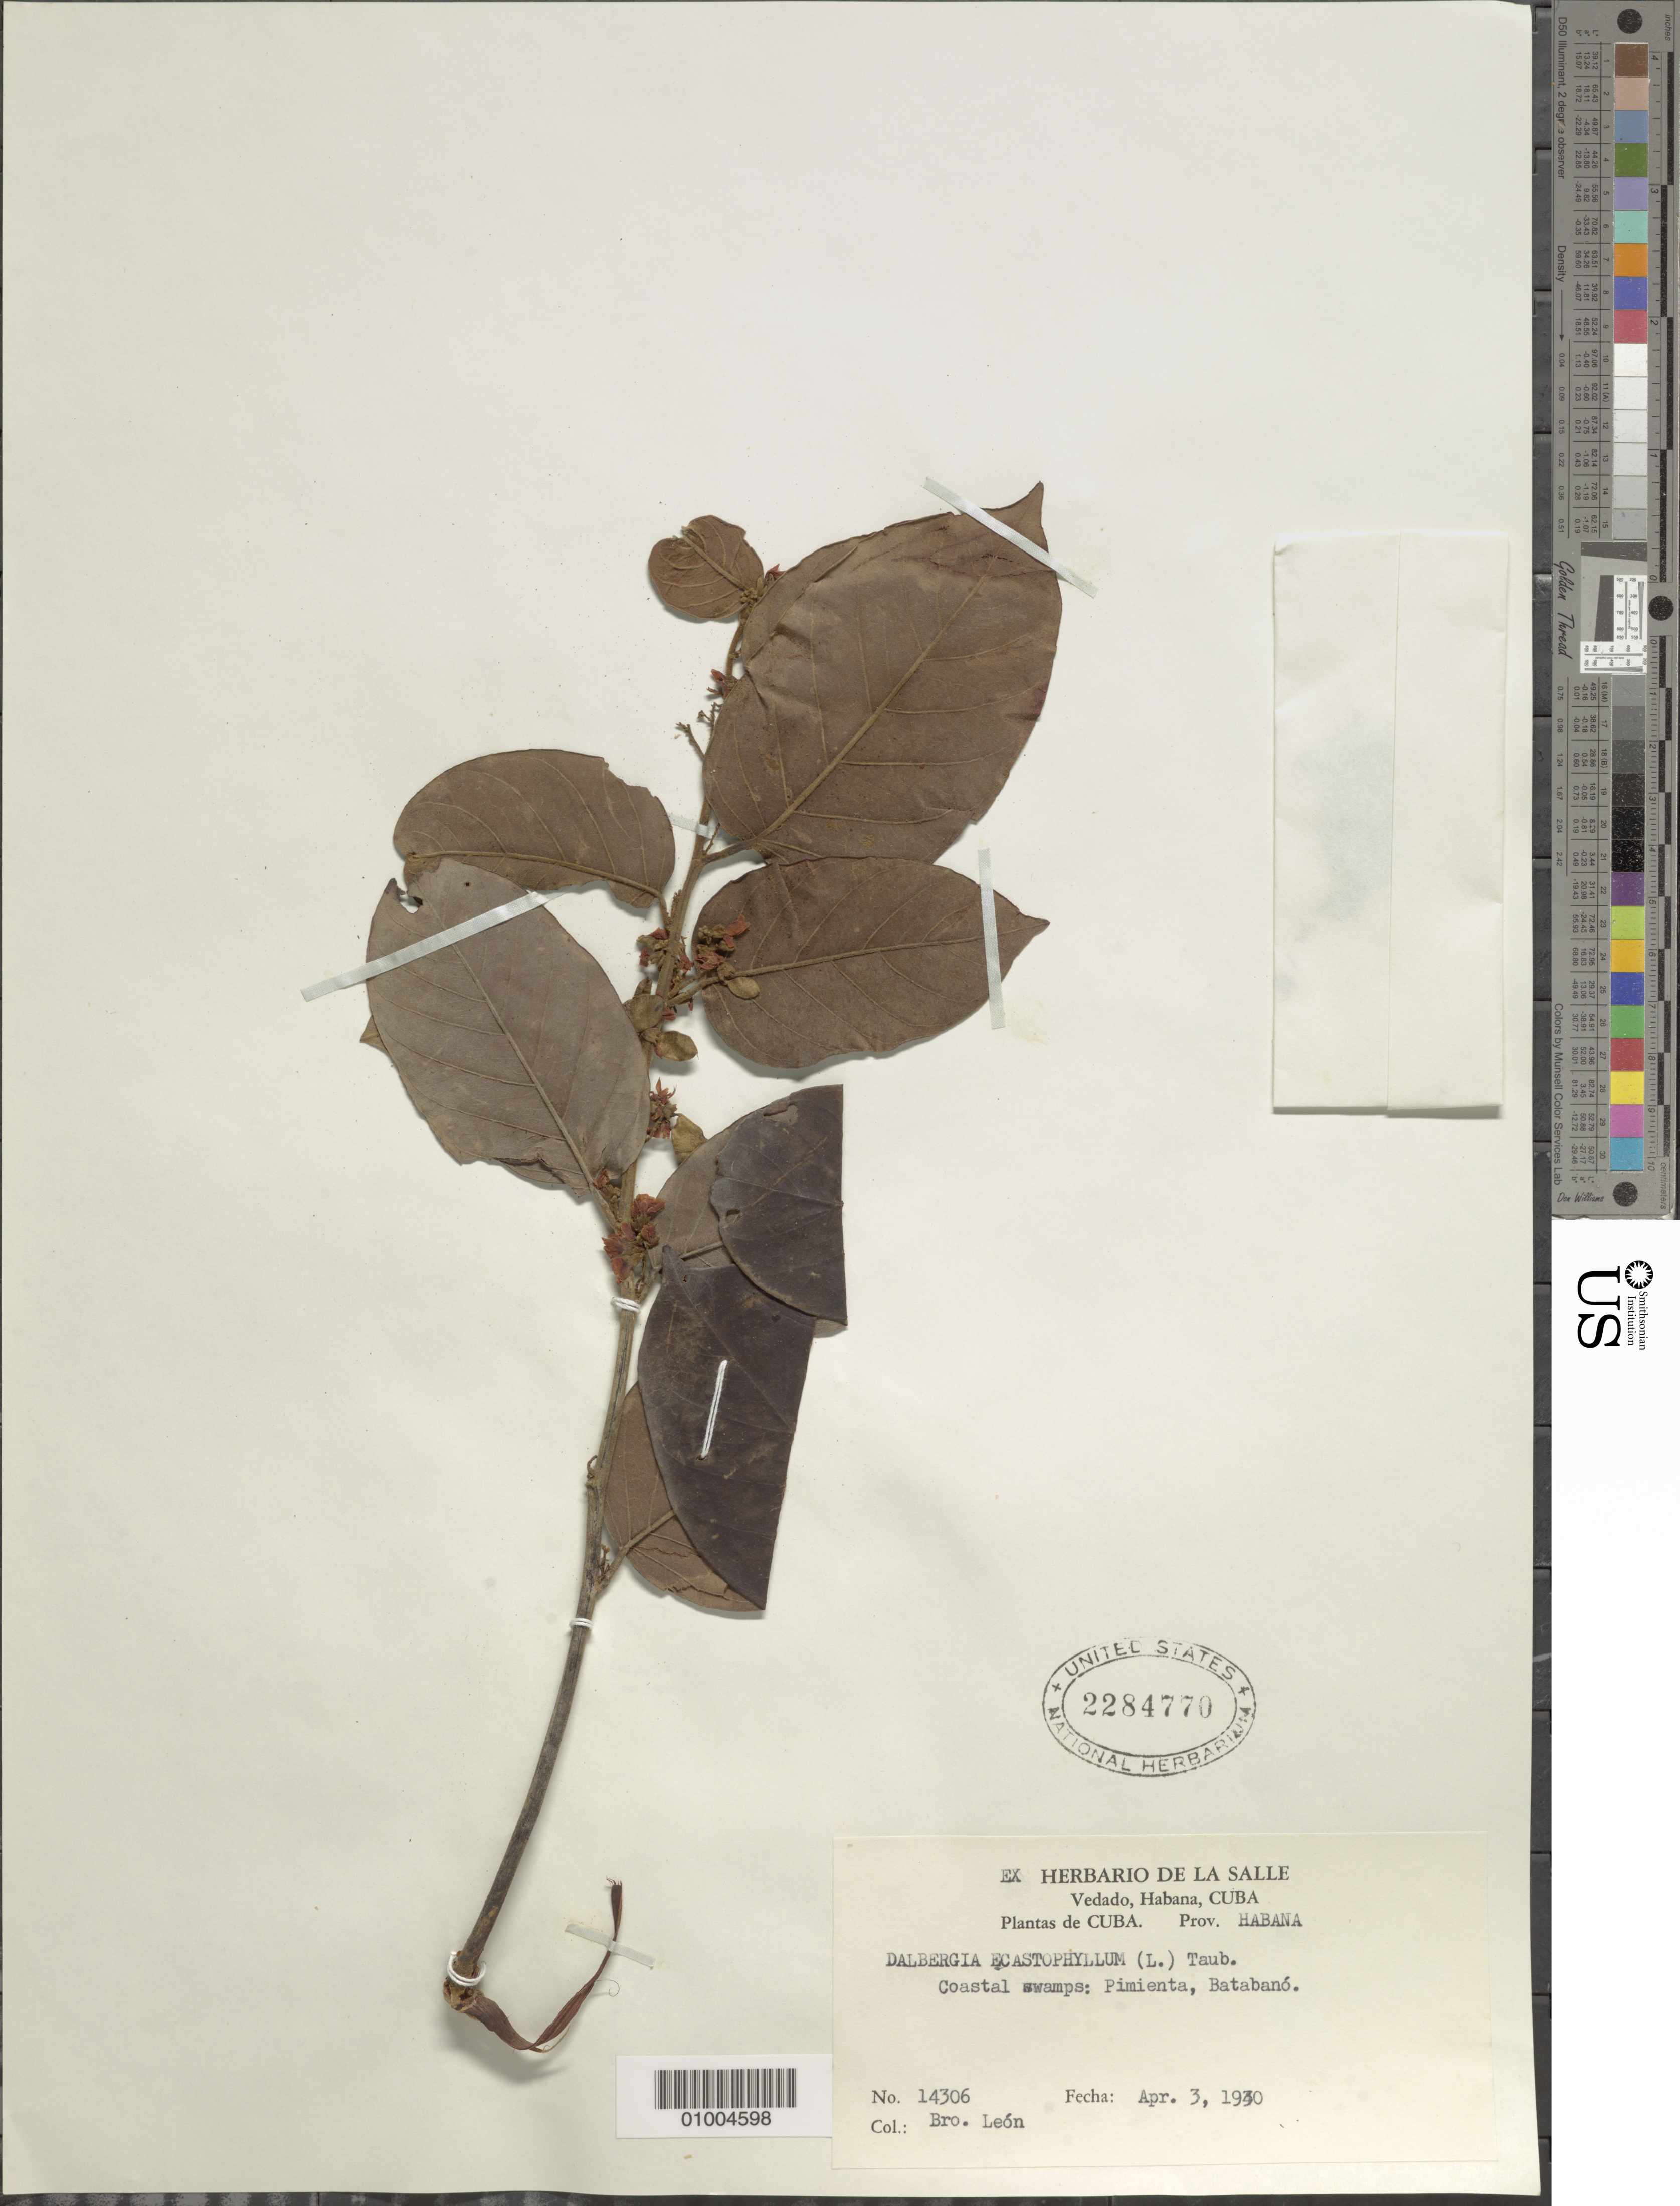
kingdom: Plantae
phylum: Tracheophyta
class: Magnoliopsida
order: Fabales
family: Fabaceae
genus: Dalbergia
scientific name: Dalbergia ecastaphyllum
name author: (L.) Taub.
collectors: Bro. León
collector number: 14306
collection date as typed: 03 Apr 1930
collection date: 1930-04-03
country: Cuba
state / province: La Habana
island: Cuba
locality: Coastal swamps; Pimienta, Batabano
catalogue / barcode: US 2284770